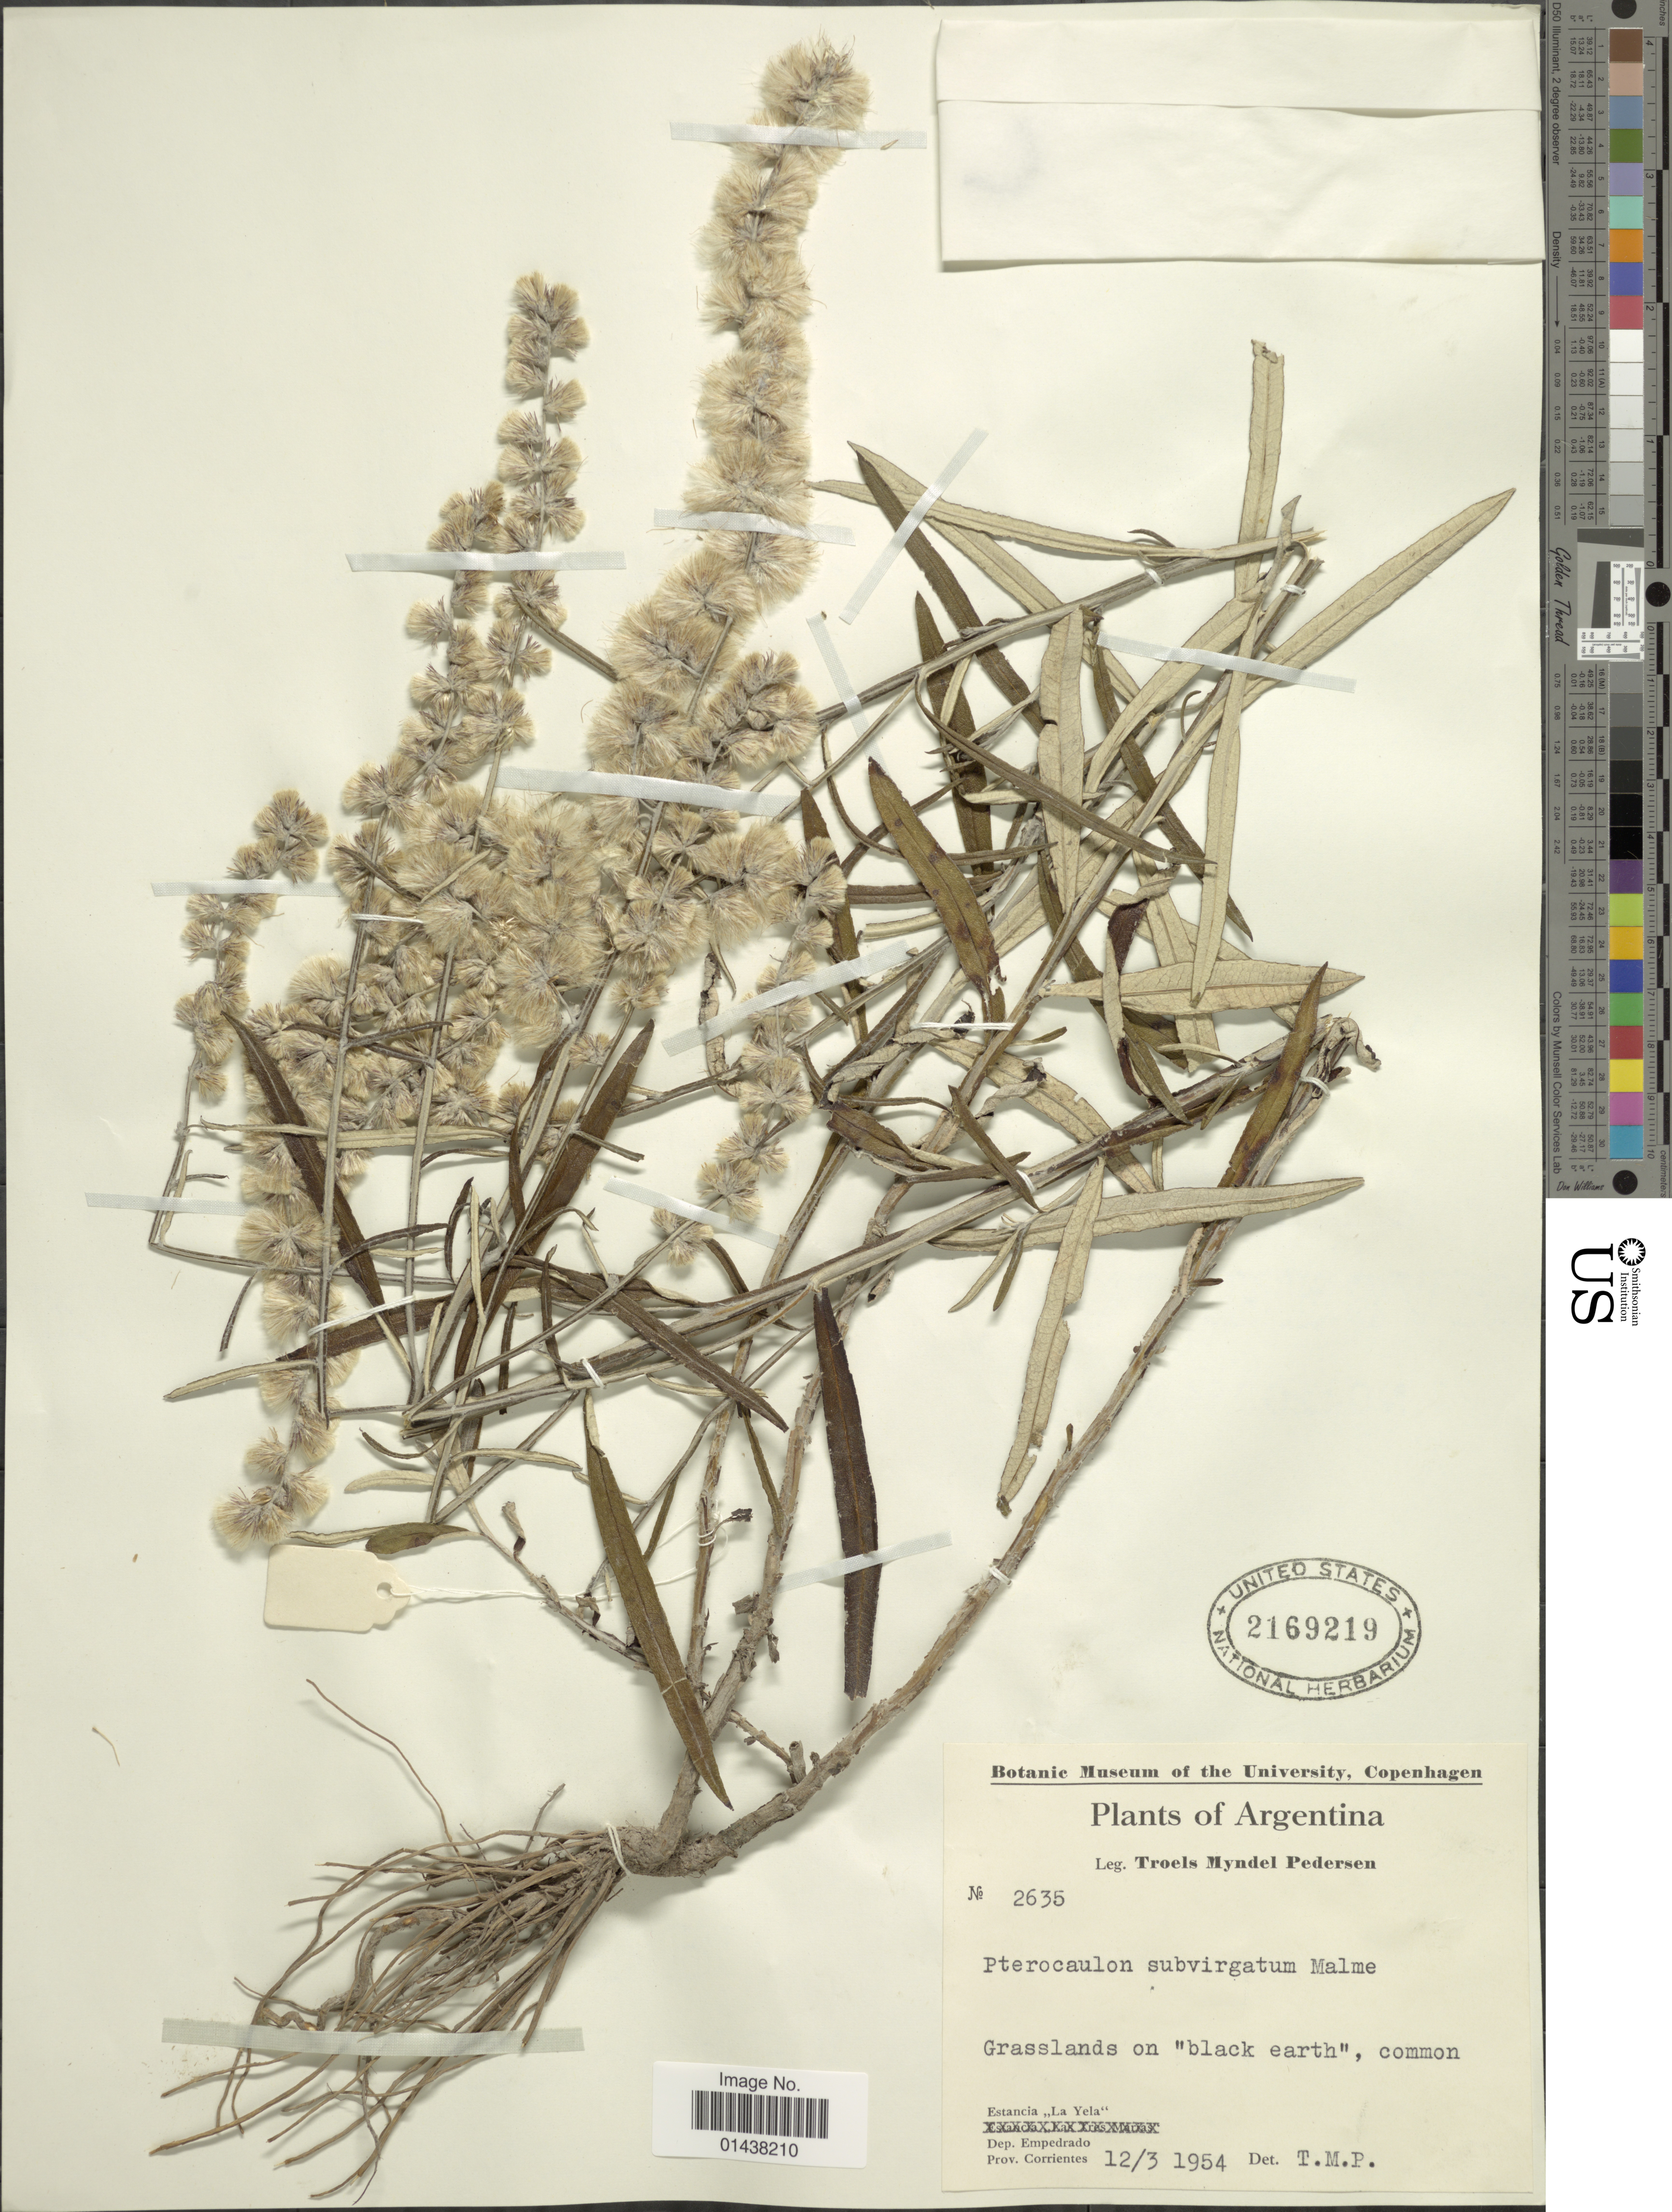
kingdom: Plantae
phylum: Tracheophyta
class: Magnoliopsida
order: Asterales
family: Asteraceae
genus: Pterocaulon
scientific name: Pterocaulon subvirgatum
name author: Malme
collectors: T. Pederson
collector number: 2635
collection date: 1954-03-12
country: Argentina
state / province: Corrientes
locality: Estancia "La Yela"Dep. Empedrado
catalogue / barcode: US 2169219